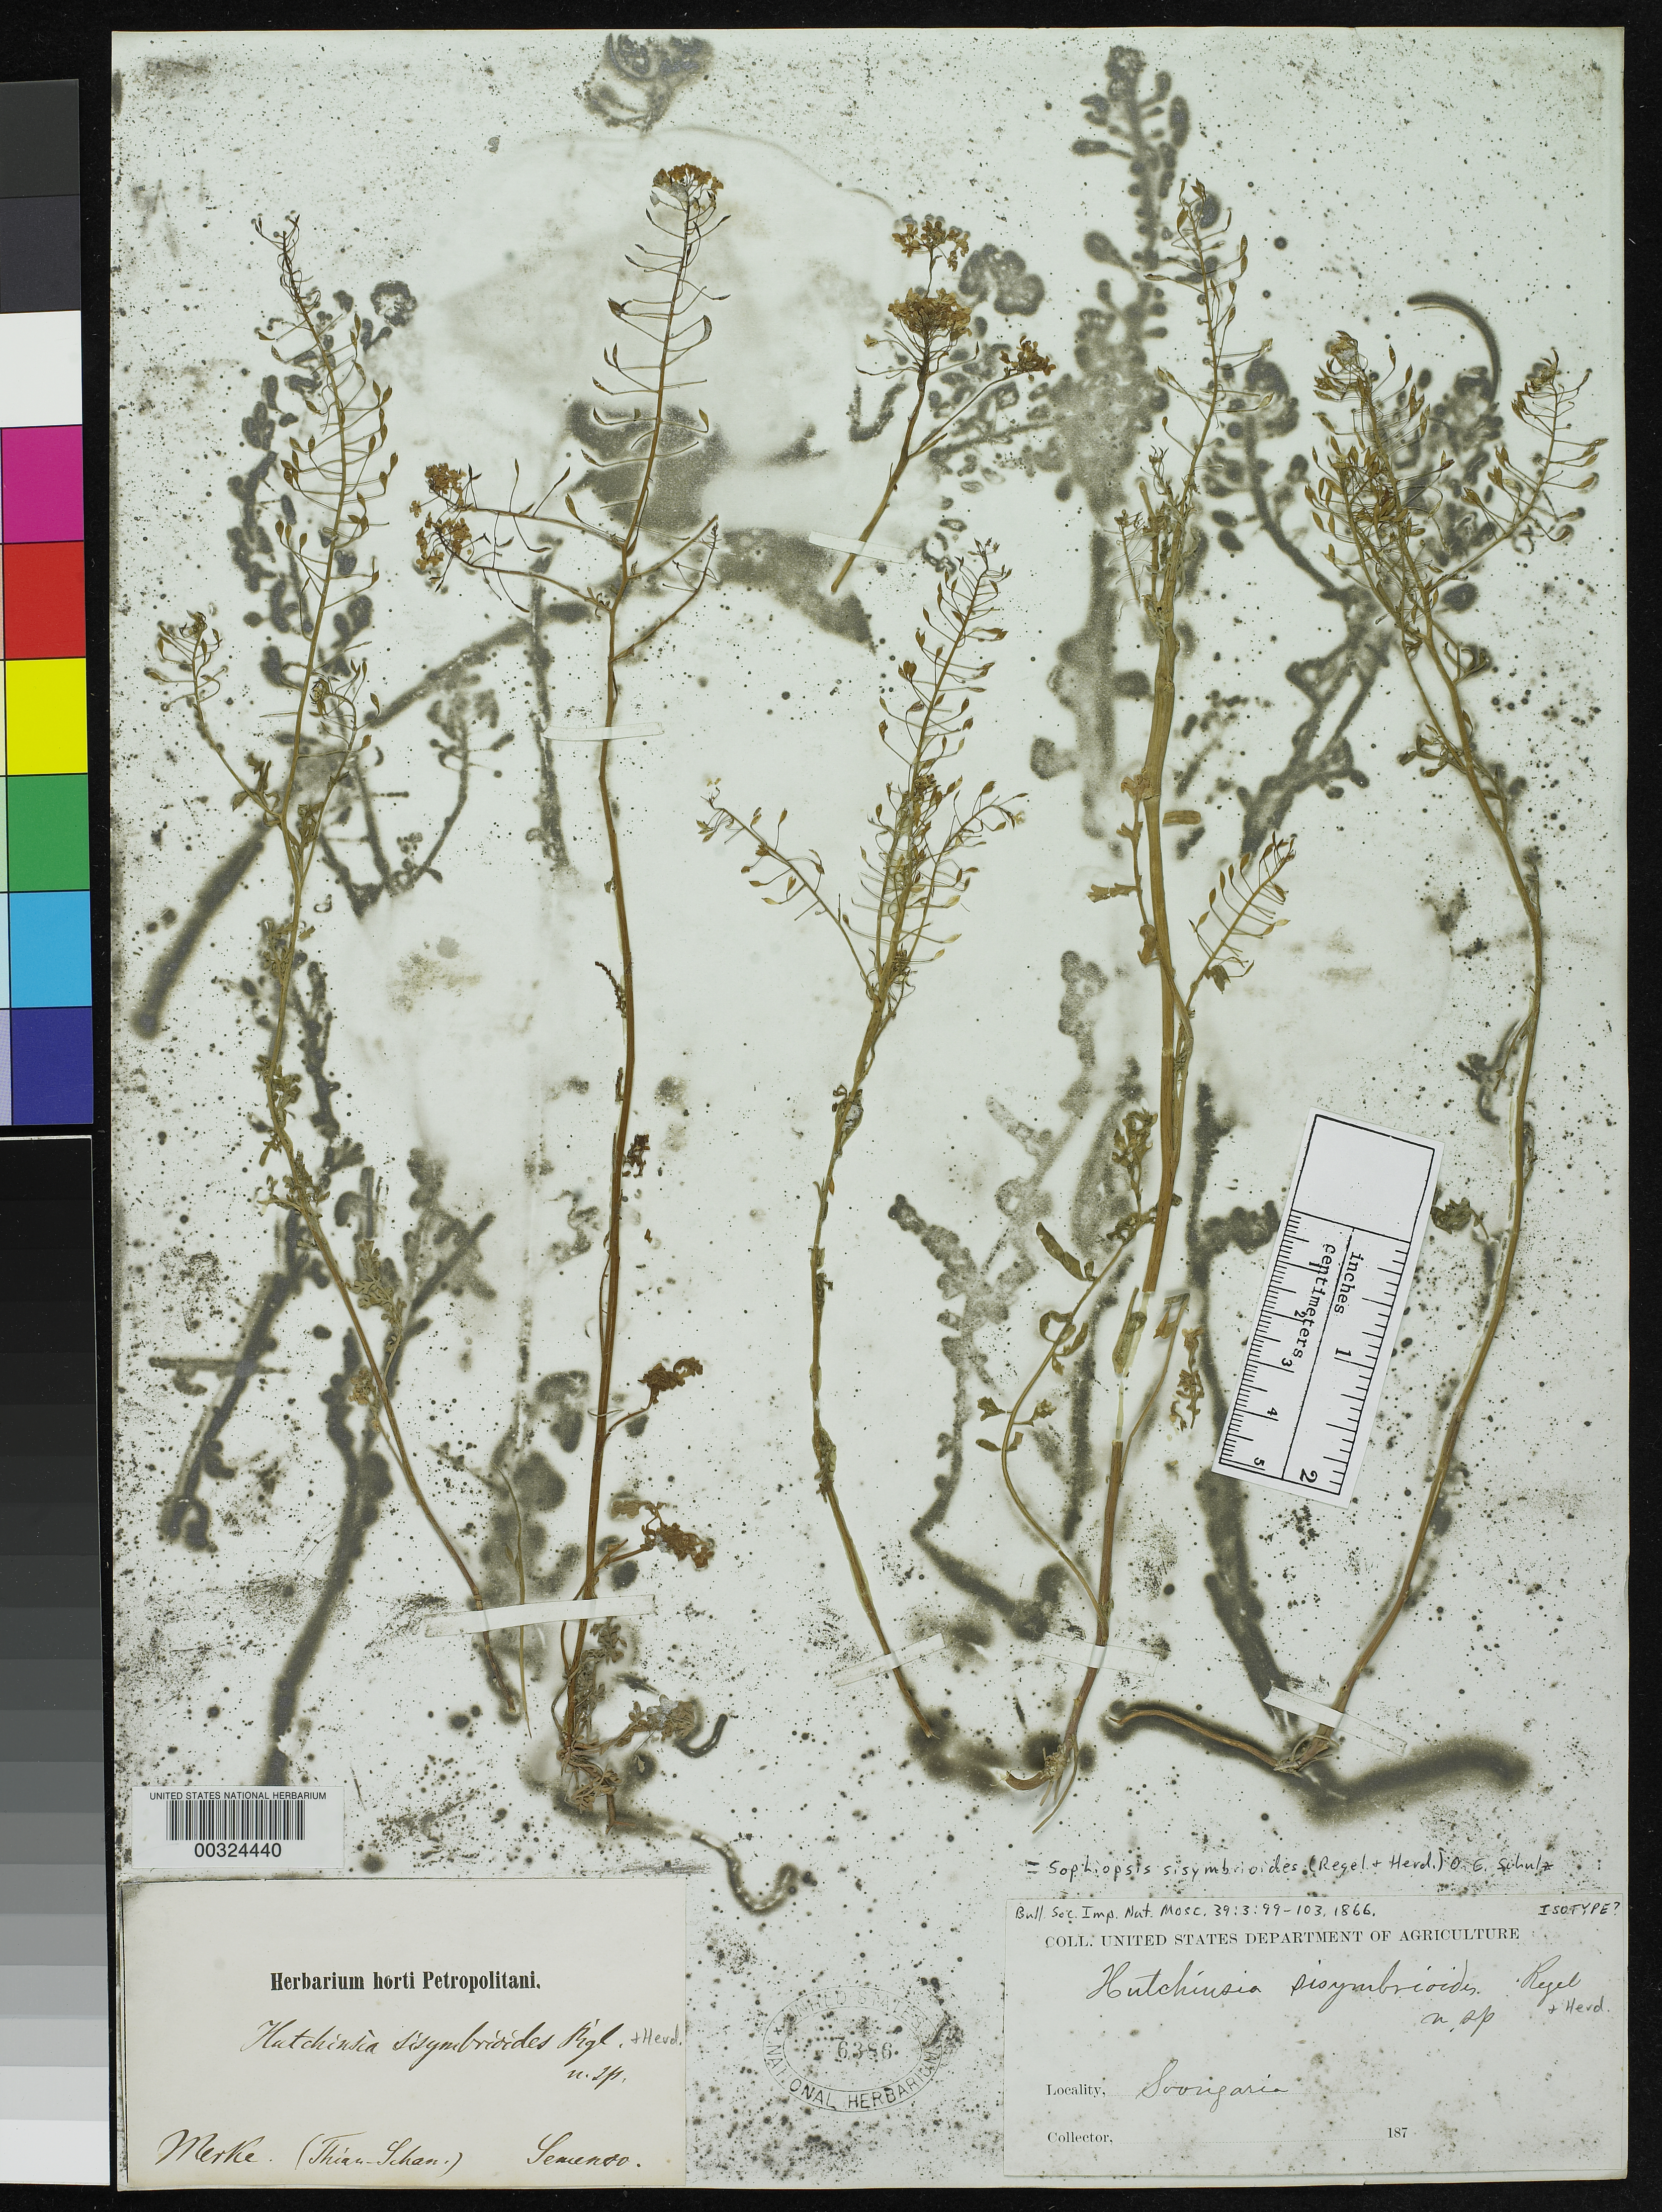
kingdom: Plantae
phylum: Tracheophyta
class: Magnoliopsida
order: Brassicales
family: Brassicaceae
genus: Hutchinsia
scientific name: Hutchinsia sisymbtioides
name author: Regel & Herder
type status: Possible Isotype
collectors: -- Semenov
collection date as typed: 187-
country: Kazakhstan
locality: Merke River. Thian Schan, Songaria.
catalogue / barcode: US 6386